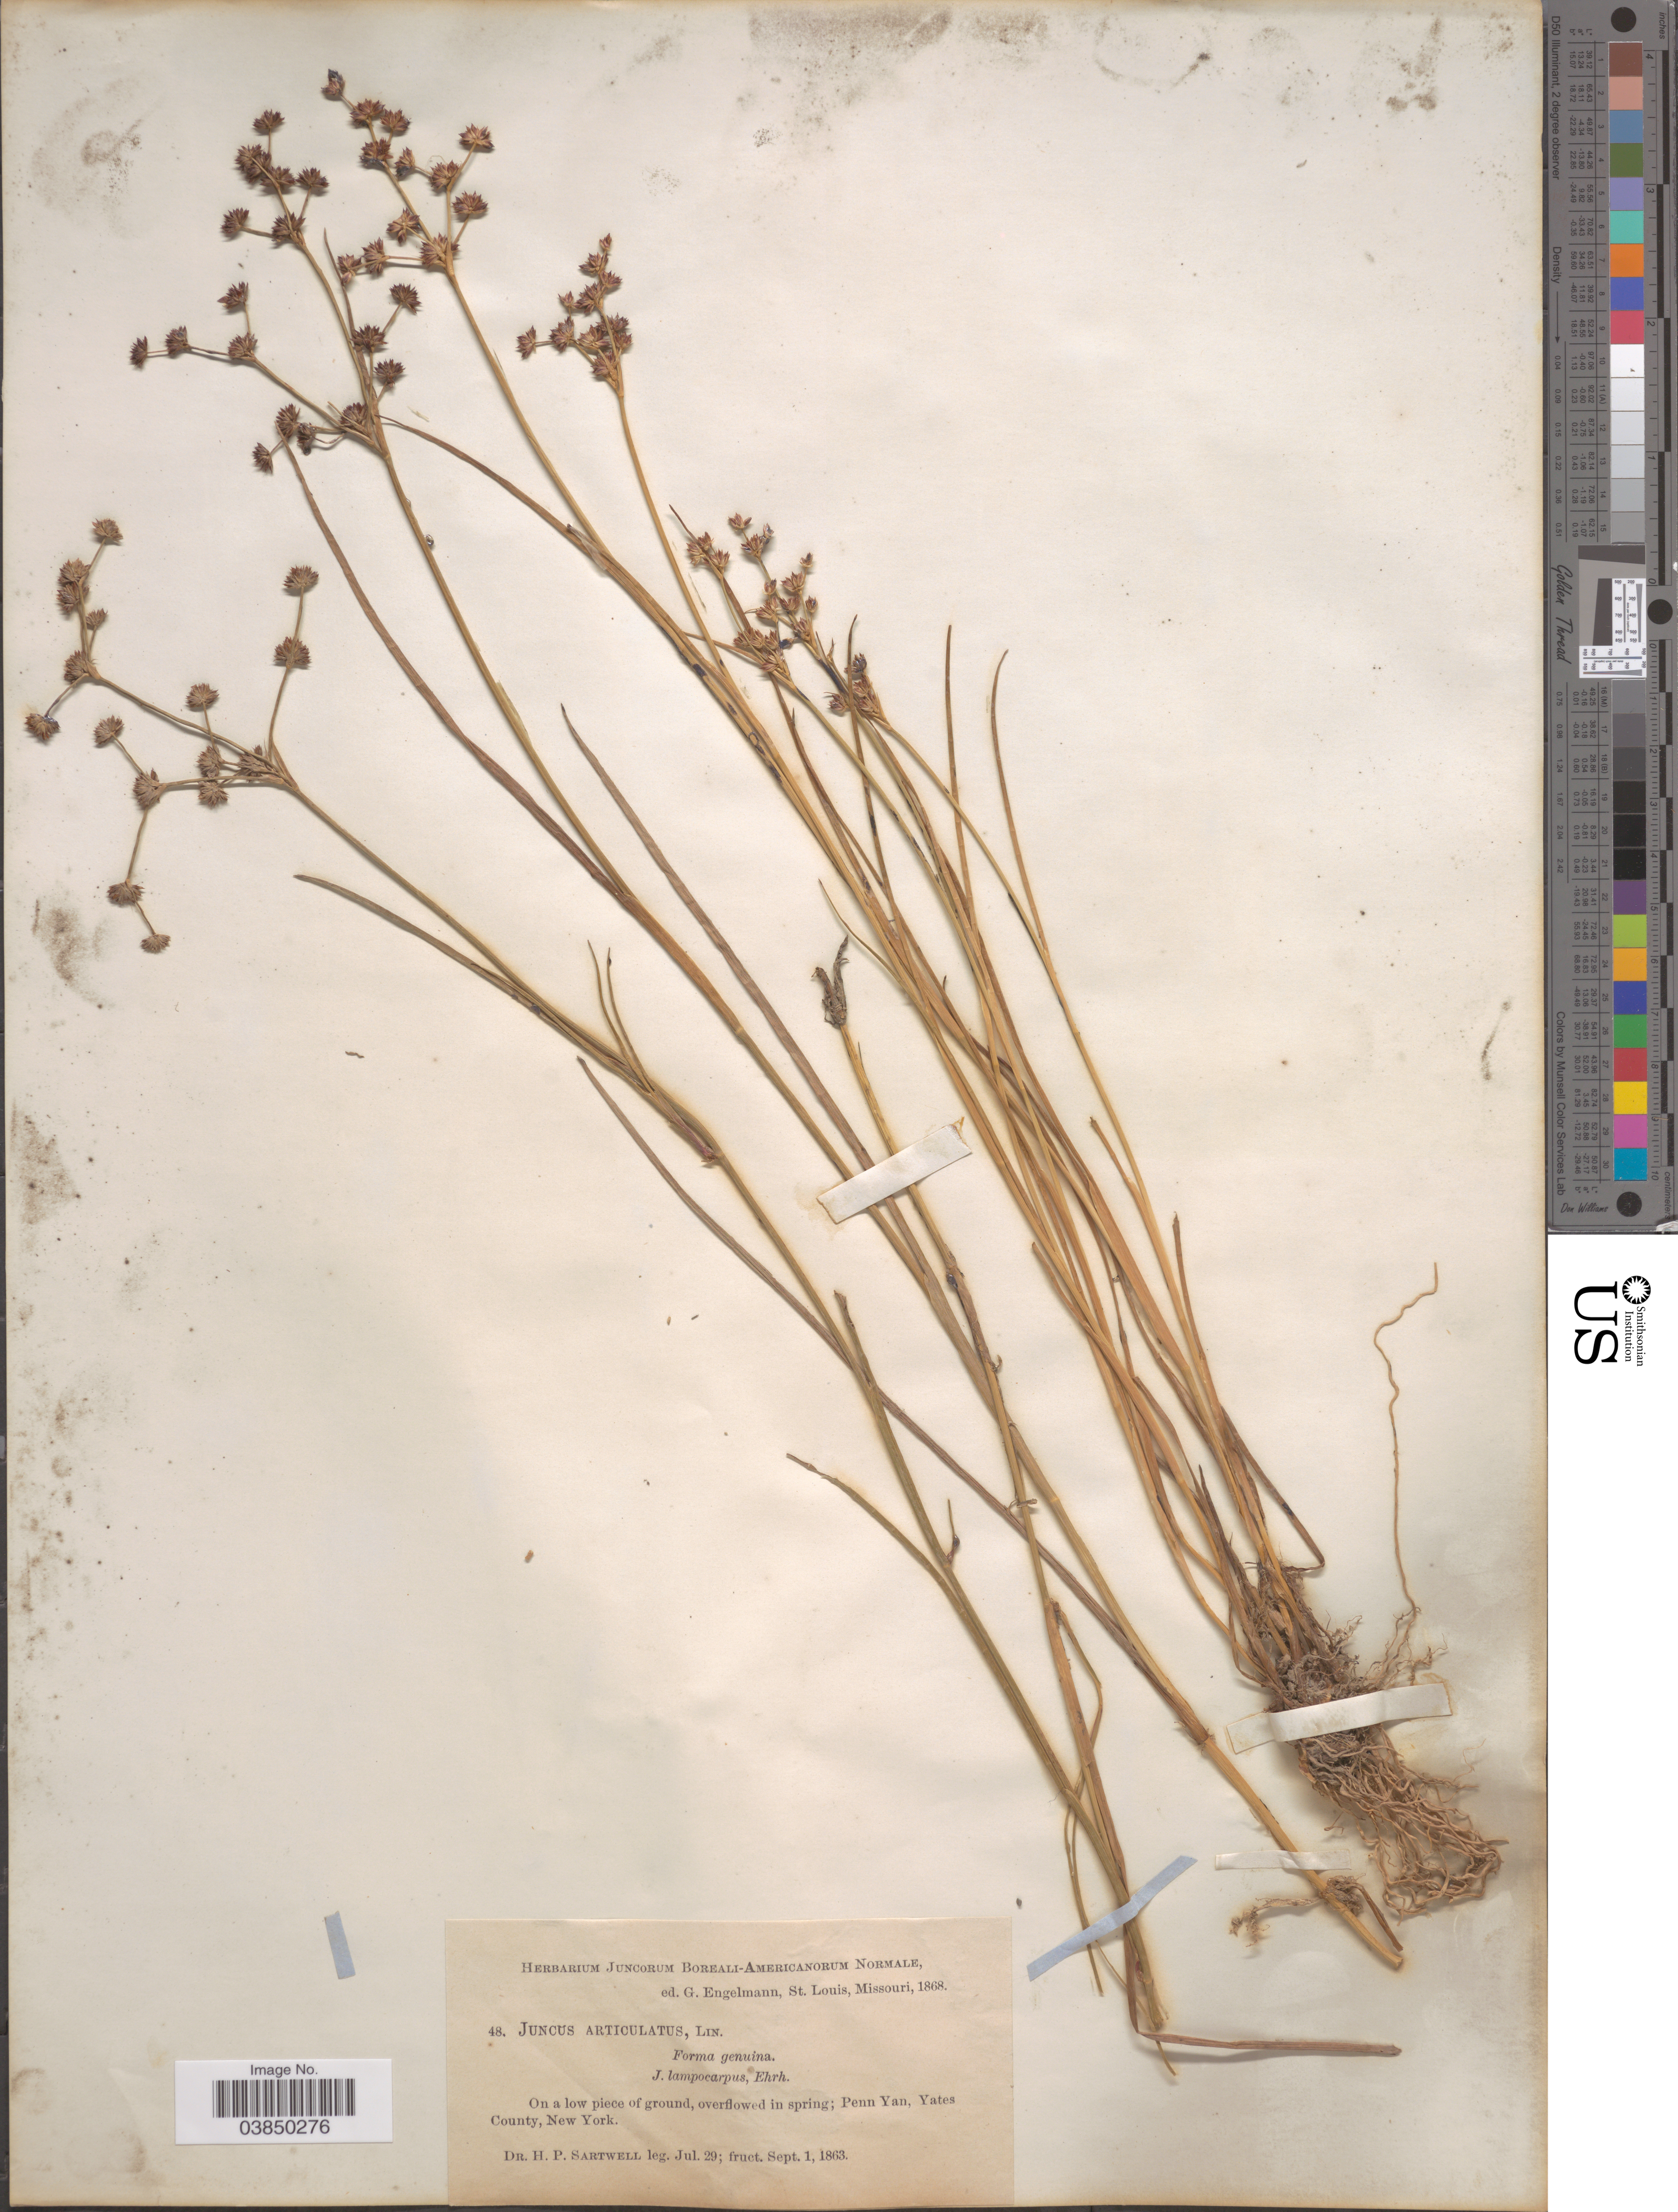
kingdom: Plantae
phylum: Tracheophyta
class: Liliopsida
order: Poales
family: Juncaceae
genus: Juncus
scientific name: Juncus articulatus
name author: L.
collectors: H. P. Sartwell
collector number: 48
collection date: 1863-07-29/1863-09-01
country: United States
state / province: New York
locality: Penn Yan, Yates County.